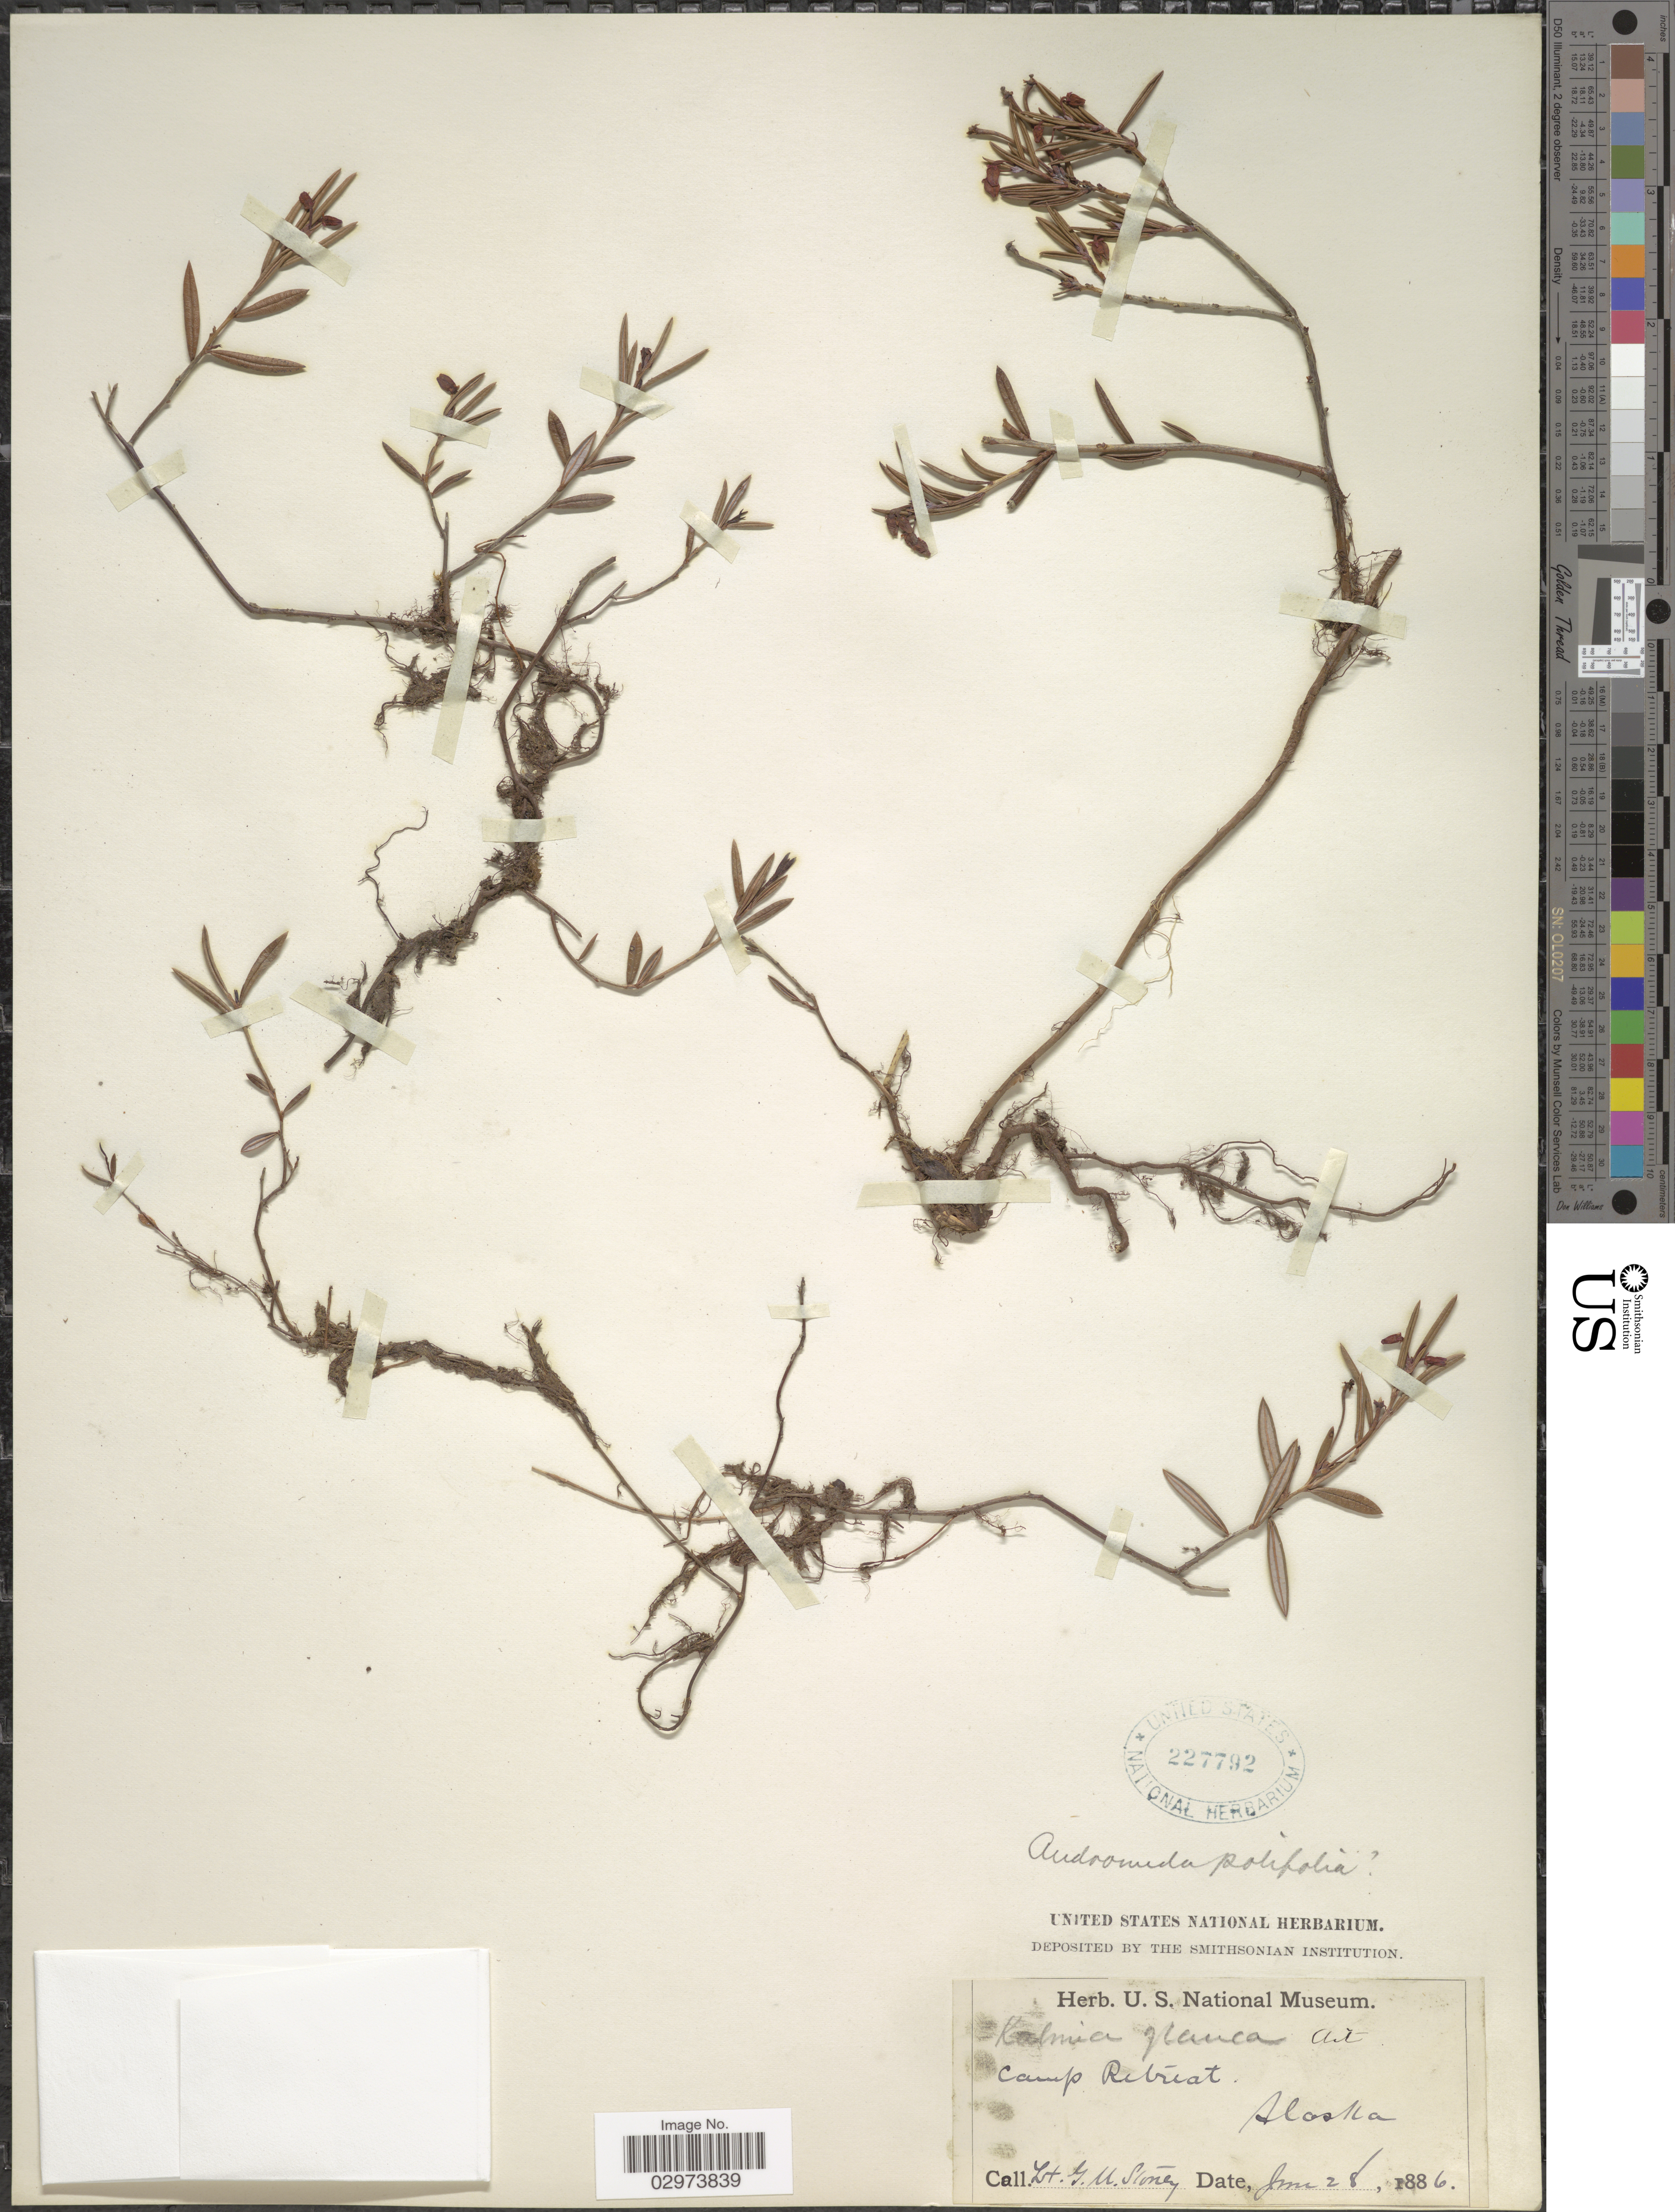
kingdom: Plantae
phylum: Tracheophyta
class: Magnoliopsida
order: Ericales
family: Ericaceae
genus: Andromeda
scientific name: Andromeda polifolia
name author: L.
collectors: G. Stoney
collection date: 1886-06-28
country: United States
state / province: Alaska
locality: Camp Retreat.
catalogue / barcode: US 227792